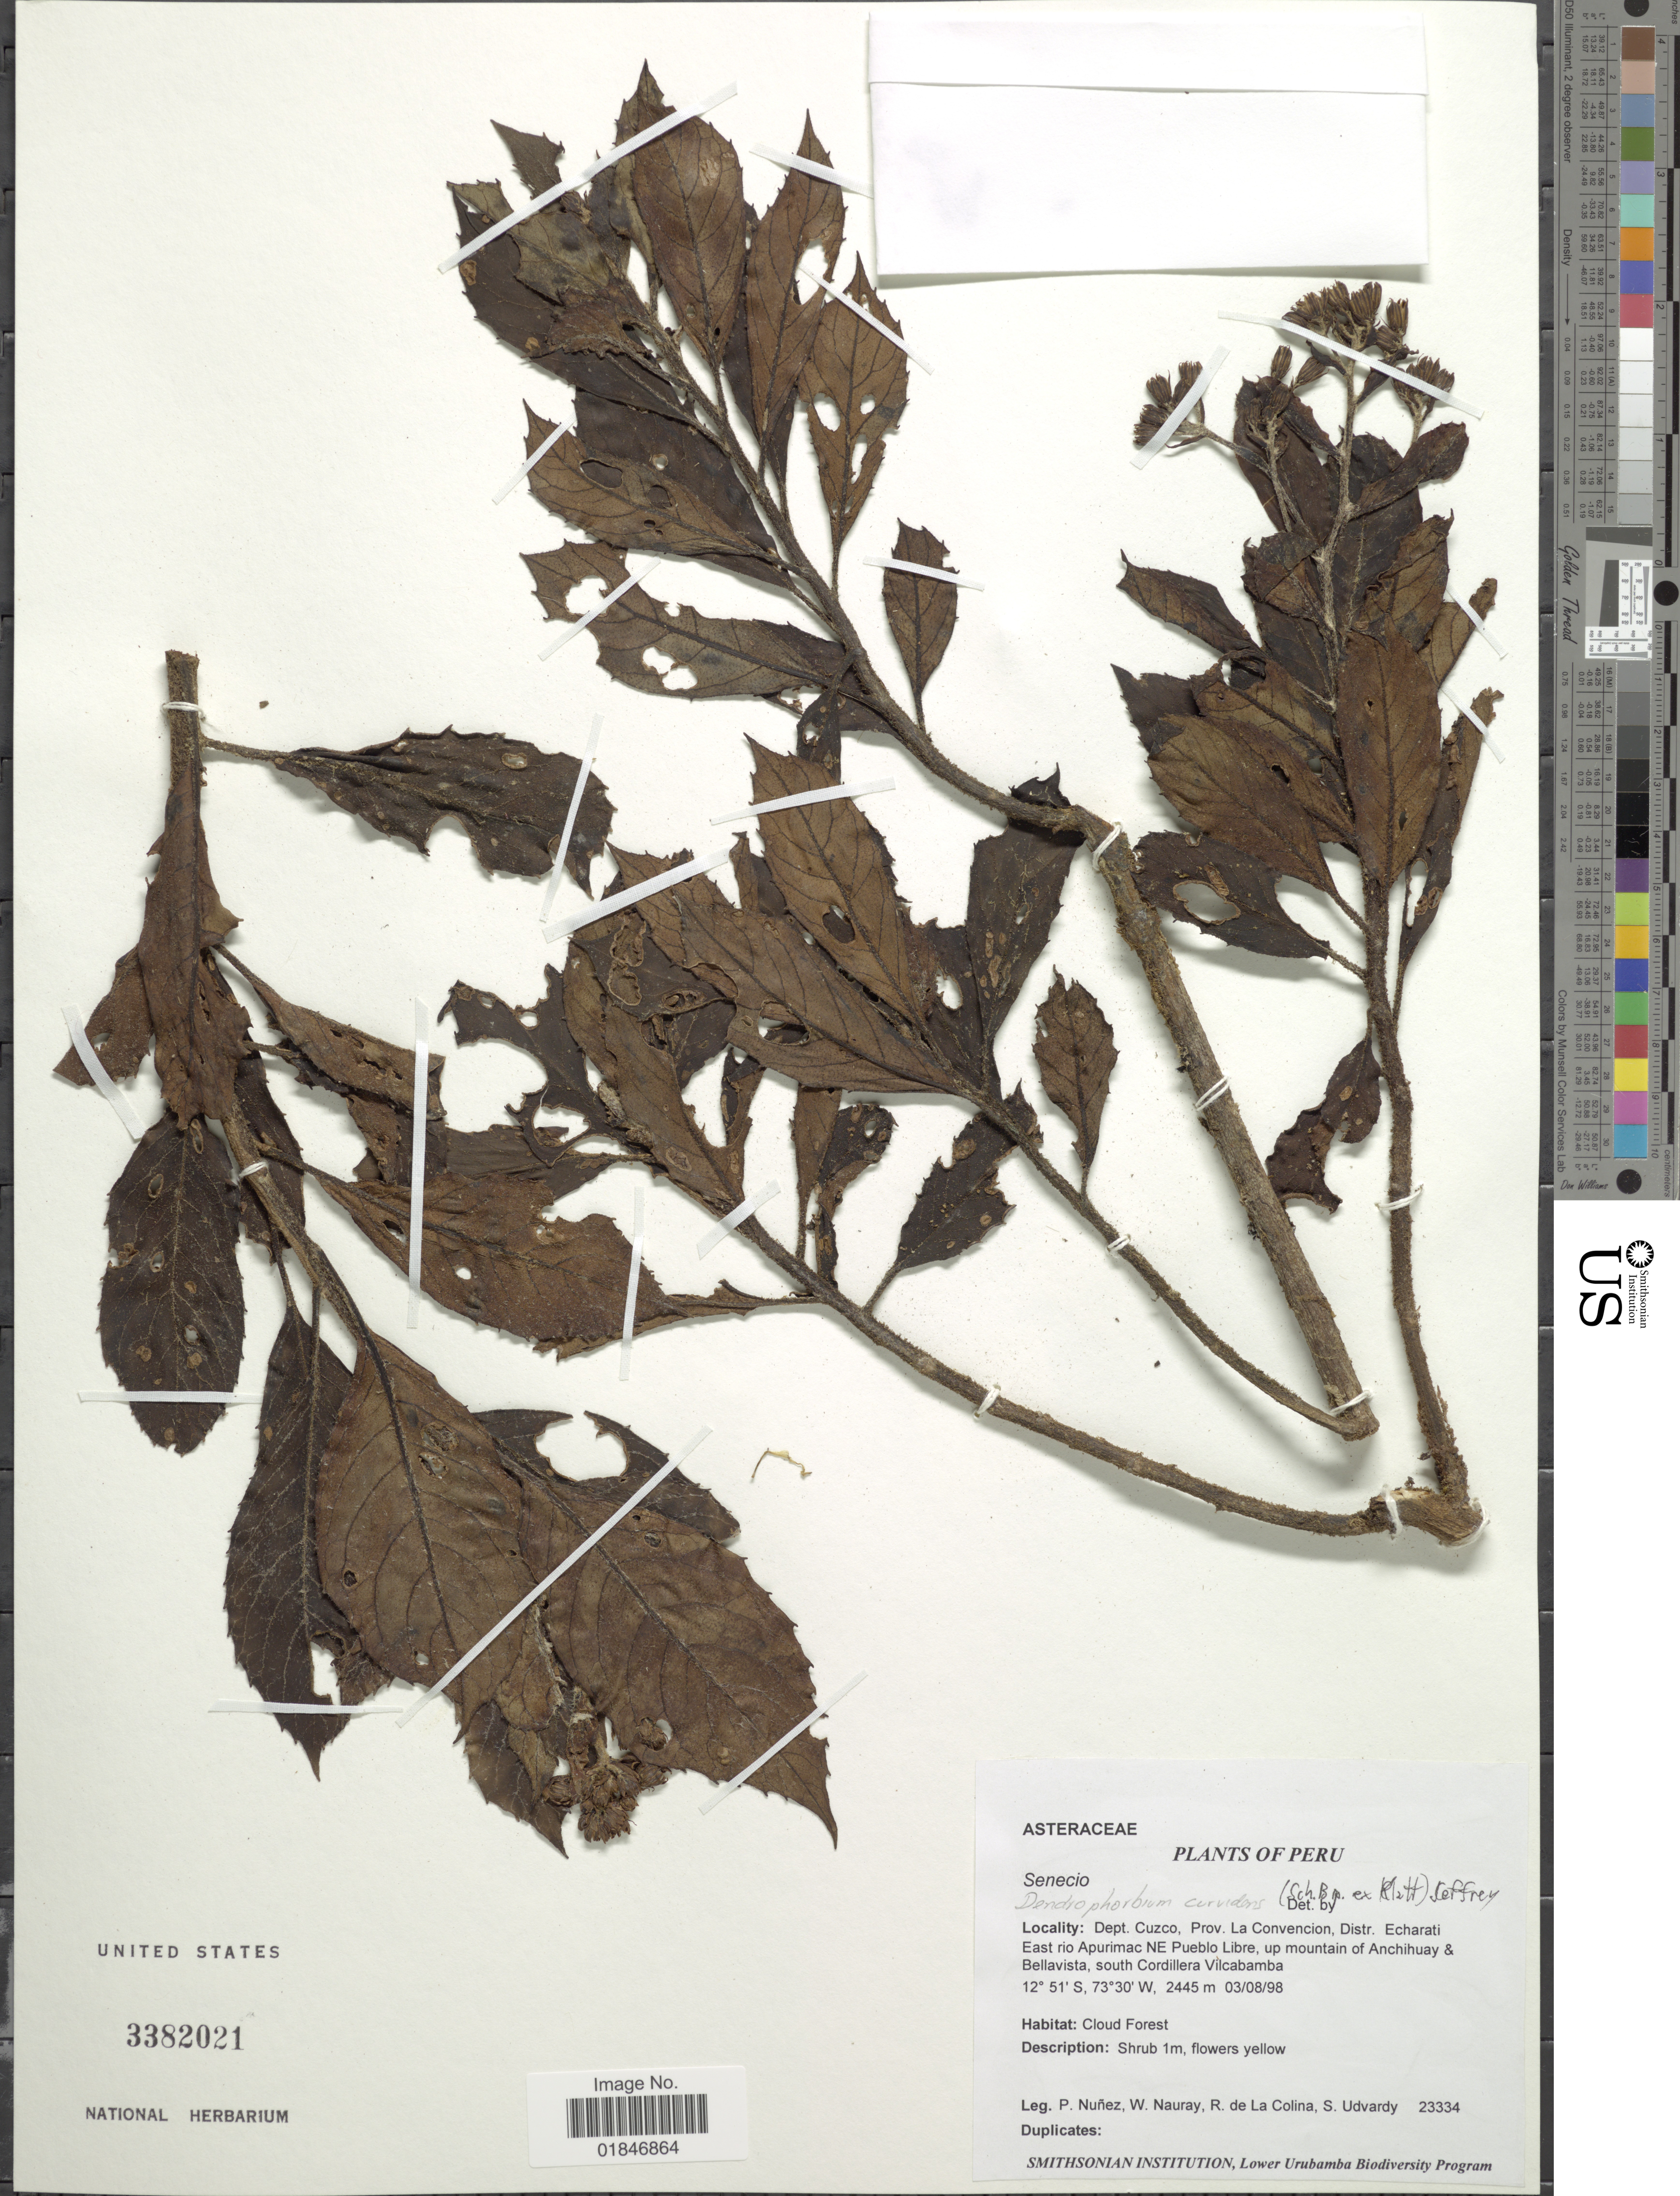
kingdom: Plantae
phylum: Tracheophyta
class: Magnoliopsida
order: Asterales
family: Asteraceae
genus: Dendrophorbium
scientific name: Dendrophorbium curvidens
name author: (Sch. Bip. ex Klatt) C. Jeffrey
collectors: P. Nuñez V., W. Nauray, R. Colina & S. Udvardy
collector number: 23334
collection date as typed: Transcribed d/m/y: 3/8/98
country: Peru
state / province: Cusco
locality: Prov. La Convencion, Disr. Echarti. East Rio Apurimac NE Pueblo Libre, up mountain of Anchihuay & Bellavista, south cordillera Vilcabamba.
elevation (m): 2445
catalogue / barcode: US 3382021